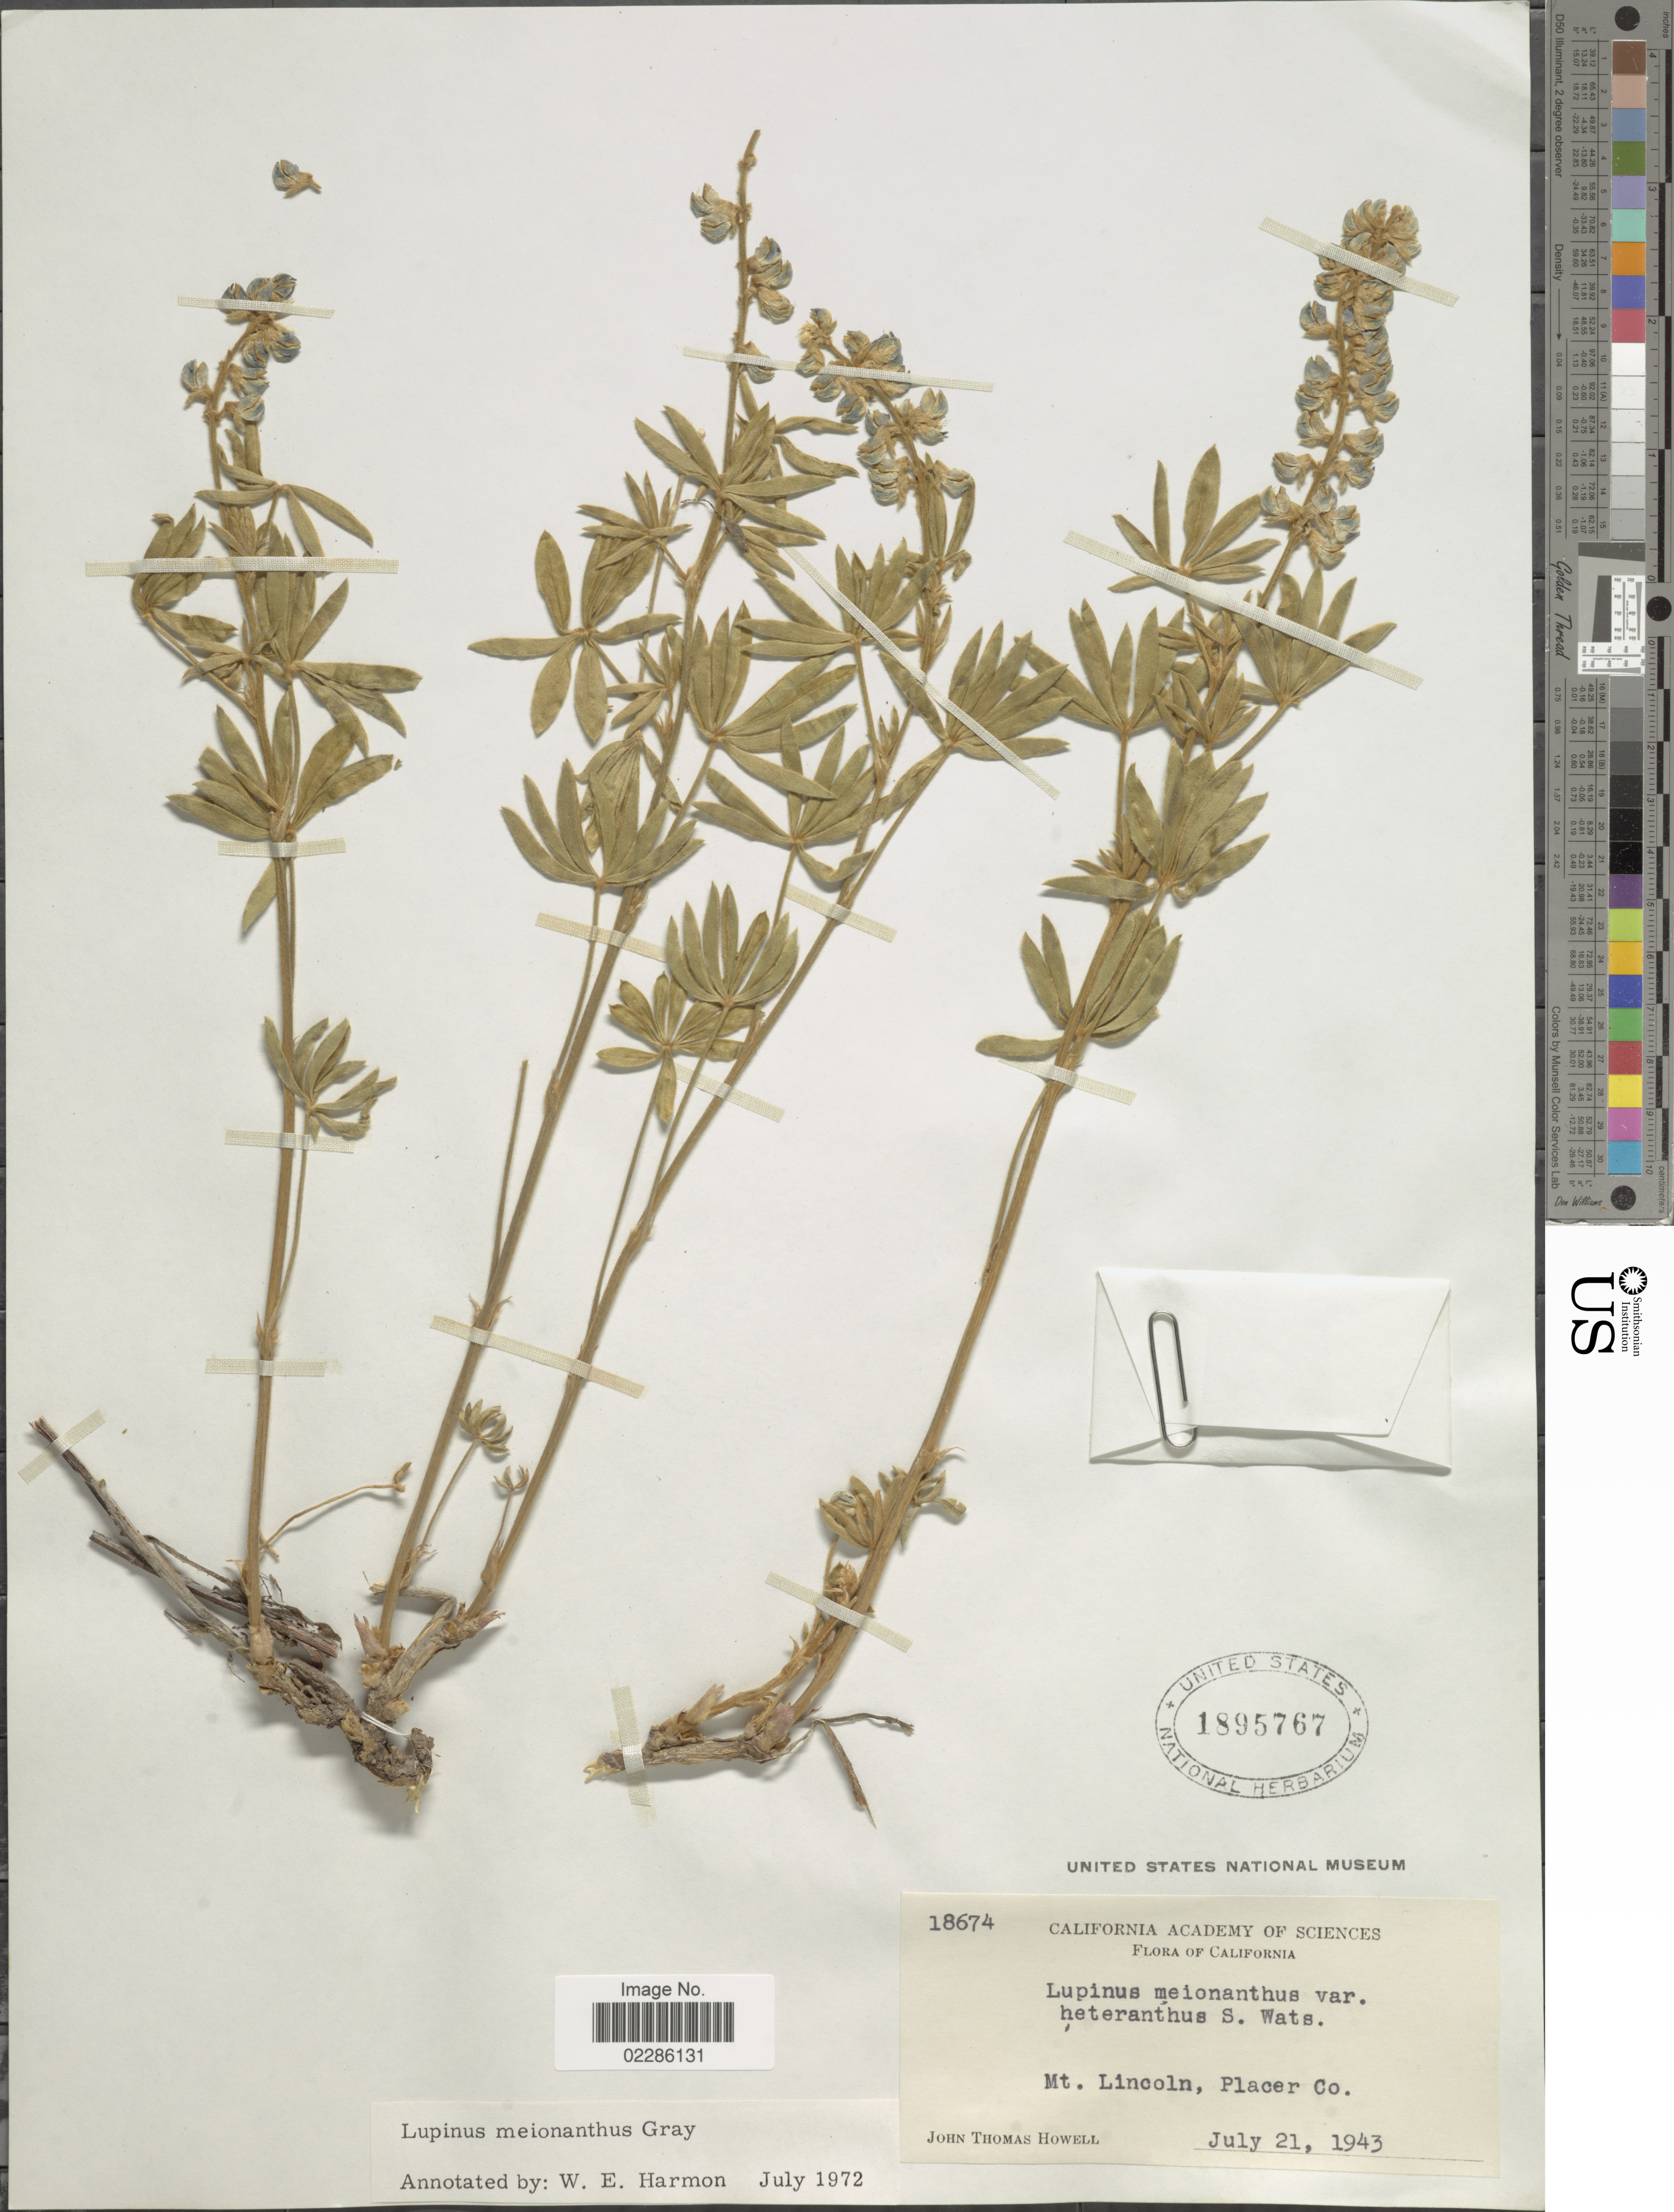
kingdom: Plantae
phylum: Tracheophyta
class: Magnoliopsida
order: Fabales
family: Fabaceae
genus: Lupinus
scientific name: Lupinus meionanthus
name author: A. Gray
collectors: J. T. Howell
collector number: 18674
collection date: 1943-07-21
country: United States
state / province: California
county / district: Placer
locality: Mt Lincoln, Placer Co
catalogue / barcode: US 1895767